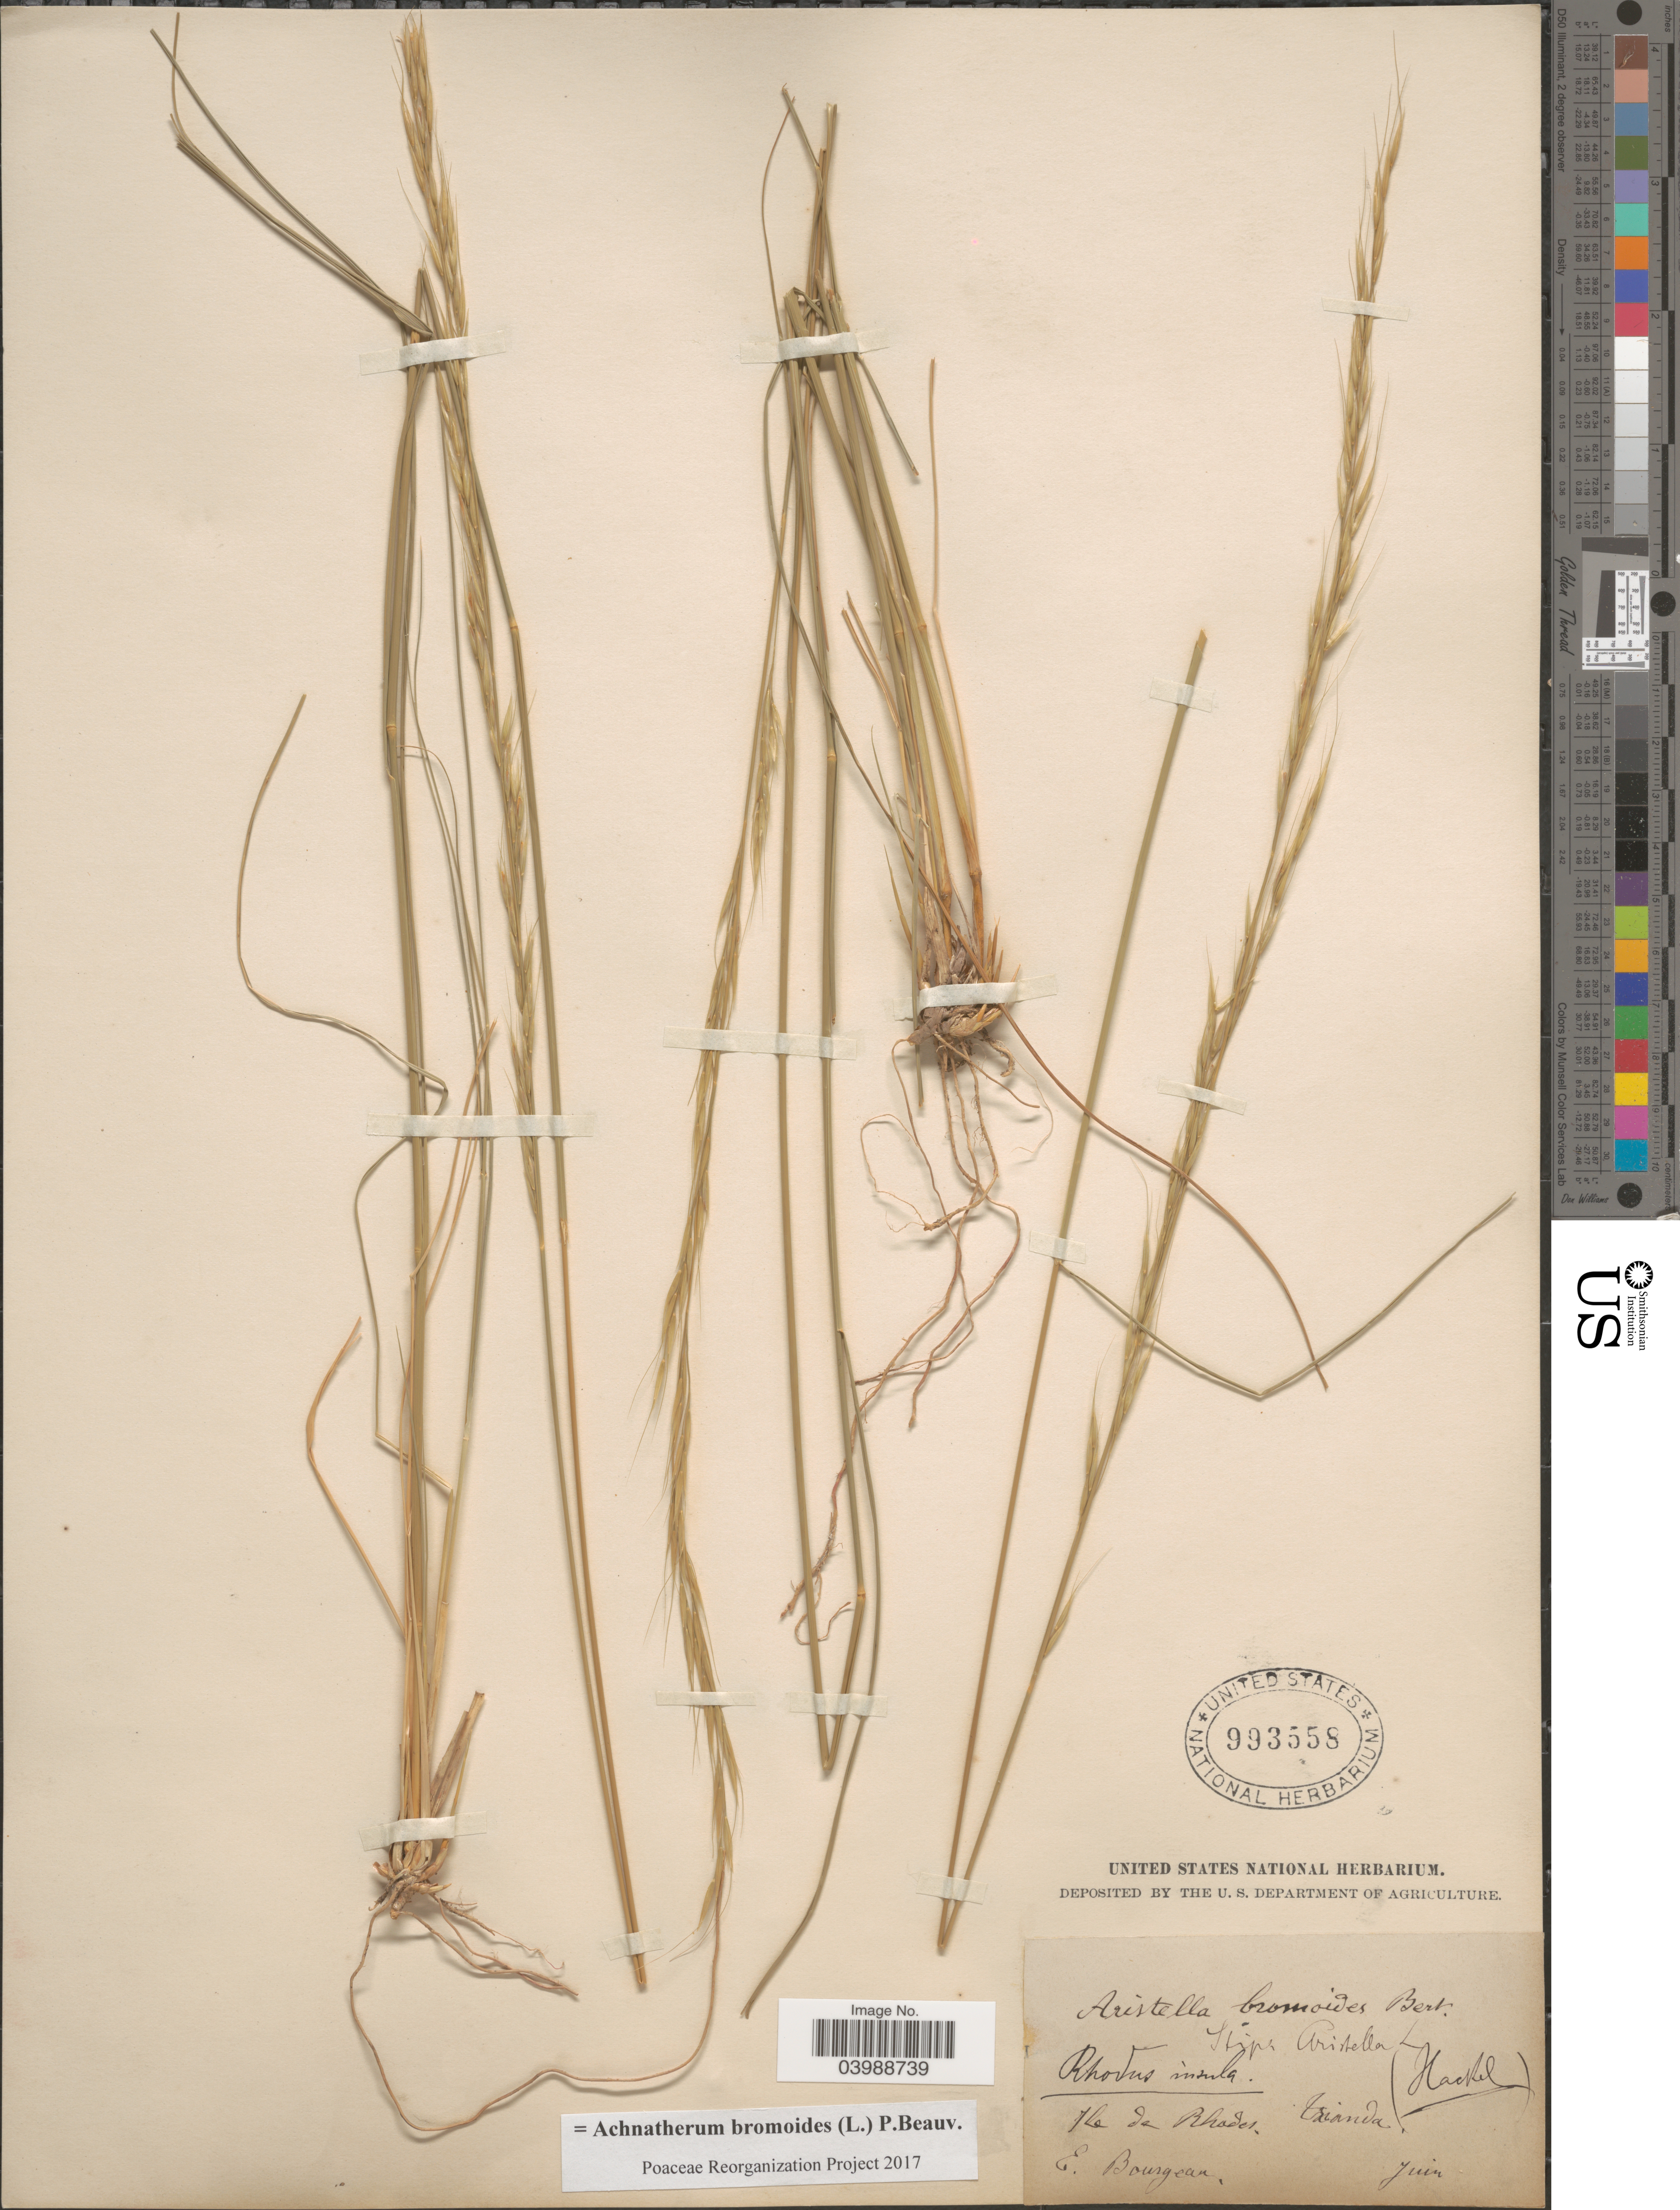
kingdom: Plantae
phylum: Tracheophyta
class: Liliopsida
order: Poales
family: Poaceae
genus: Achnatherum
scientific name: Achnatherum bromoides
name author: (L.) P. Beauv.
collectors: E. Bourgeau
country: Greece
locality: Ile de Rhodes. Trianda.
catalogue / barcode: US 993558